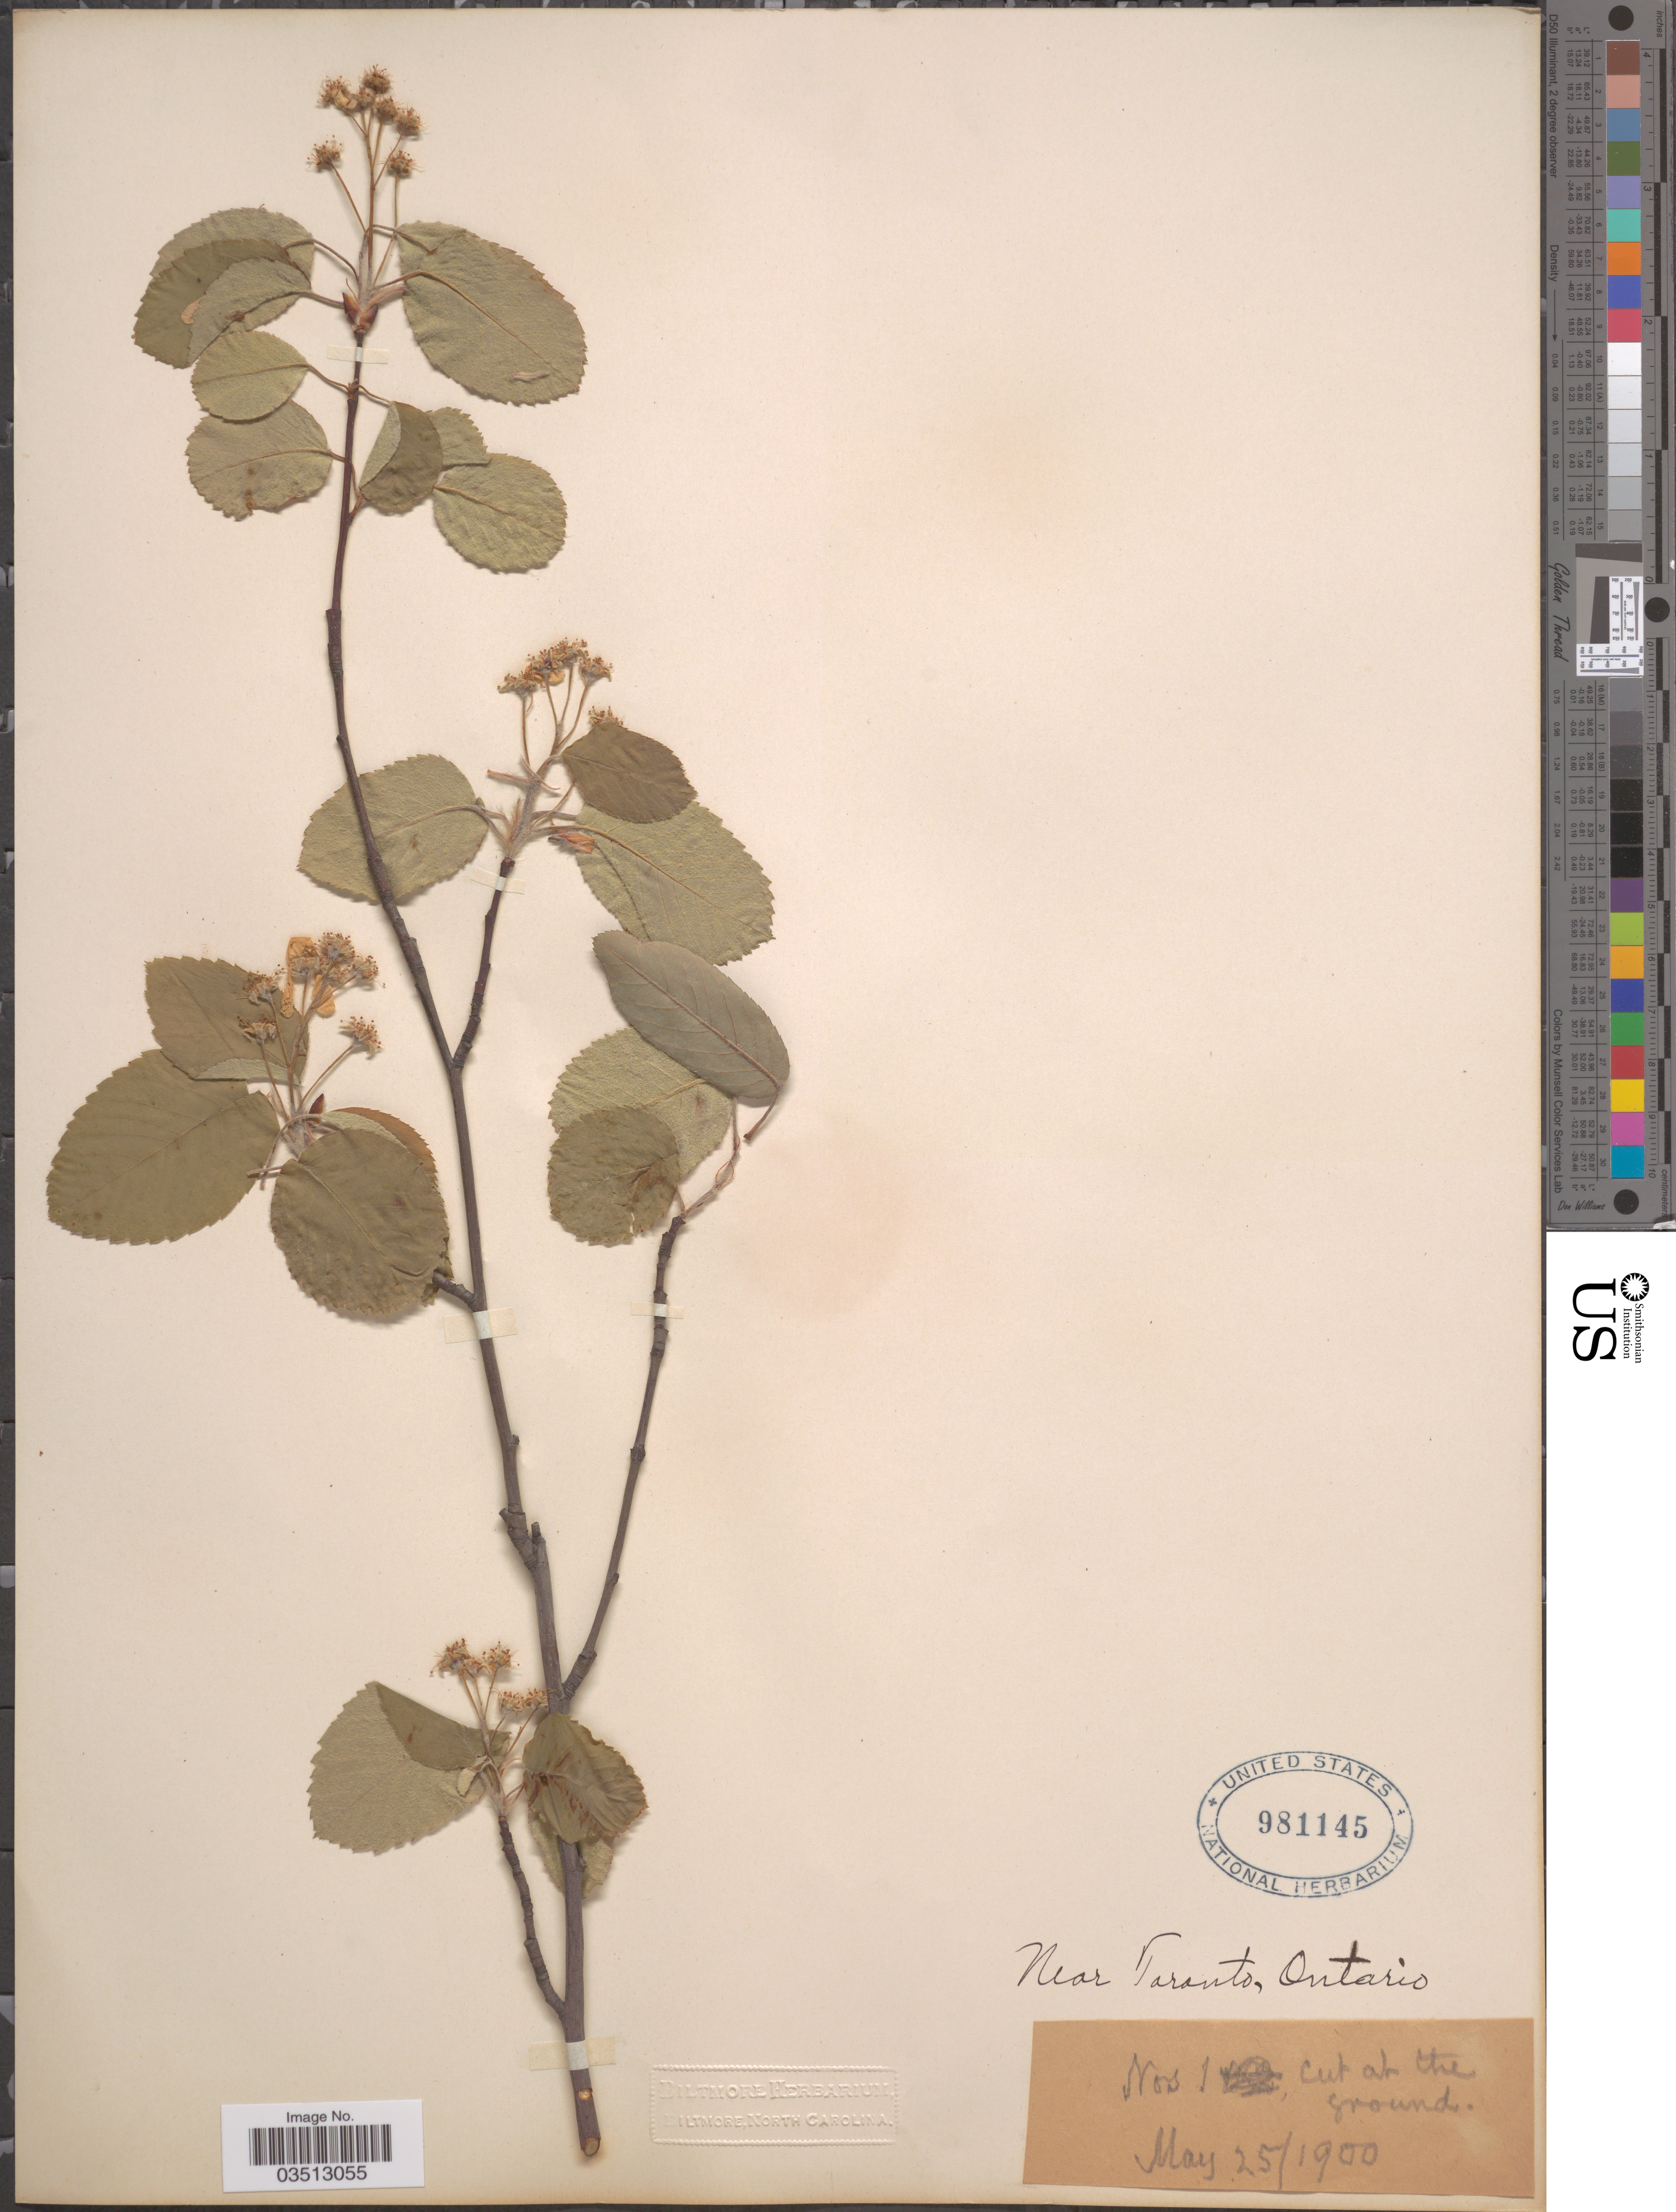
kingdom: Plantae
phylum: Tracheophyta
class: Magnoliopsida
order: Rosales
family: Rosaceae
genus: Amelanchier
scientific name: Amelanchier sp.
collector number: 1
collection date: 1900-05-25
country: Canada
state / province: Ontario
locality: Near Toronto.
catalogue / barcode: US 981145